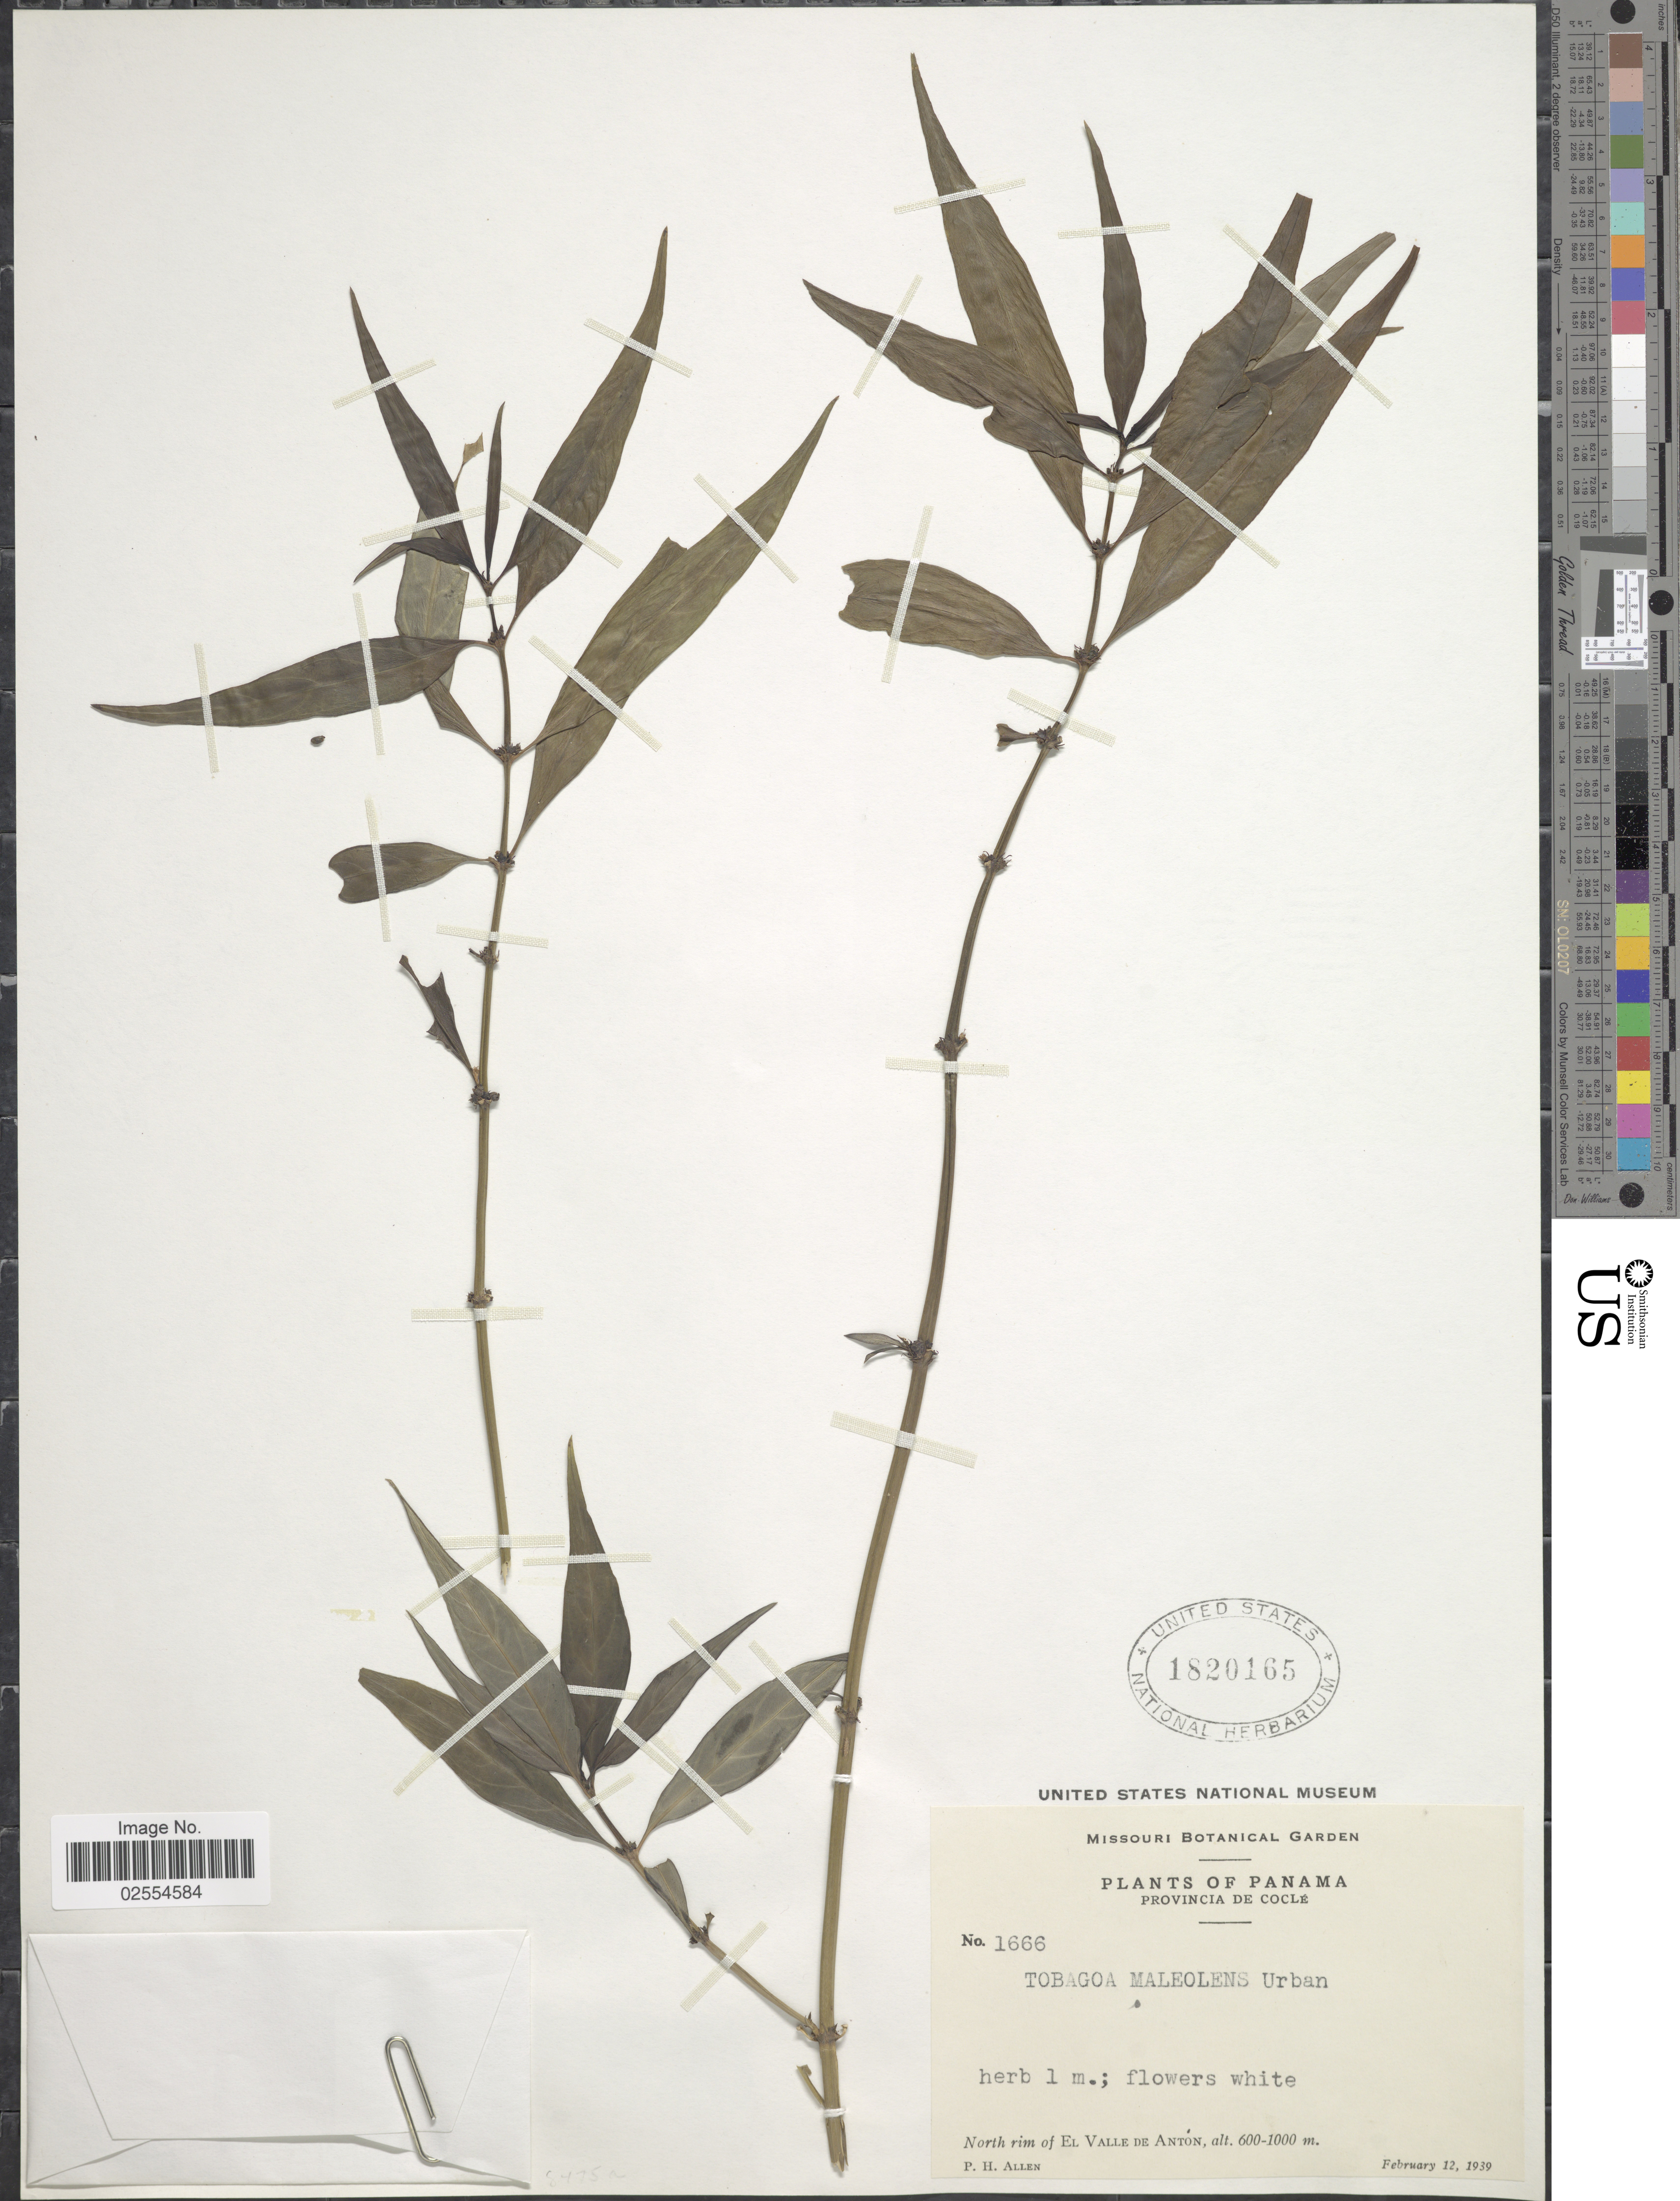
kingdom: Plantae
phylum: Tracheophyta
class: Magnoliopsida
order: Gentianales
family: Rubiaceae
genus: Tobagoa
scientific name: Tobagoa maleolens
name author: Urb.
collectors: P. H. Allen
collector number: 1666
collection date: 1939-02-12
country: Panama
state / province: Coclé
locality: North rim of El Valle de Anton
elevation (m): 600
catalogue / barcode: US 1820165